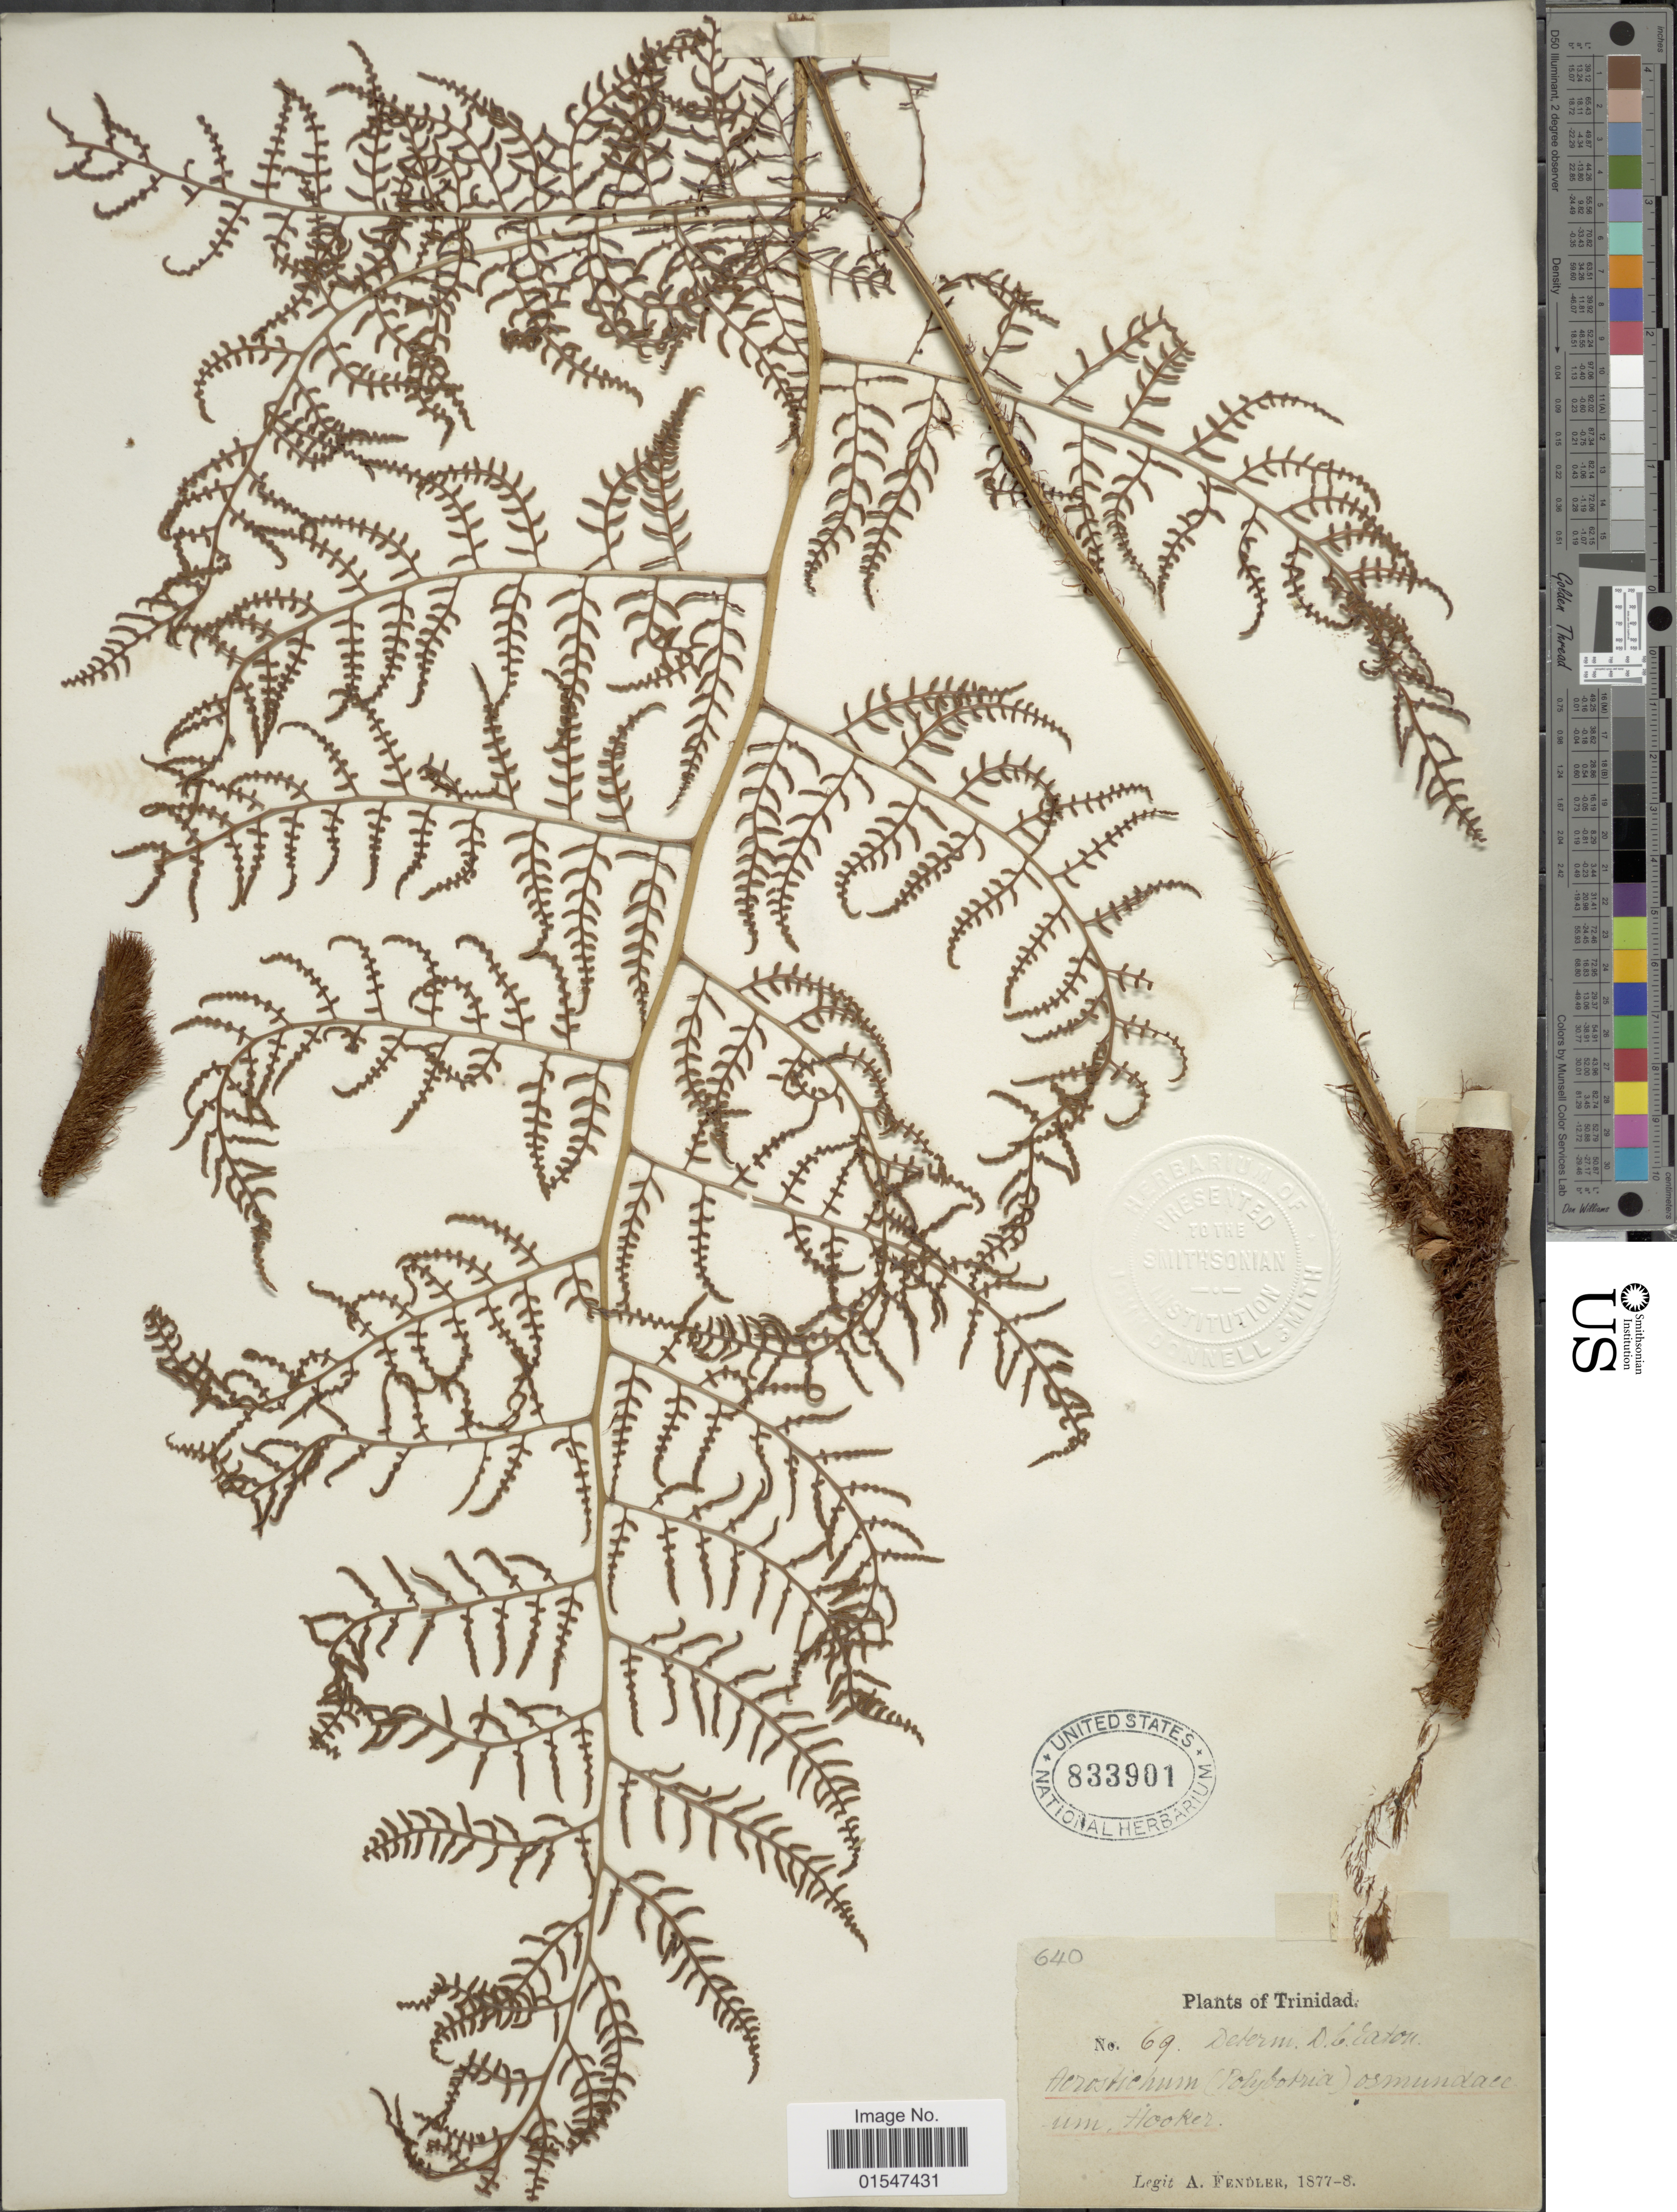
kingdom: Plantae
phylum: Tracheophyta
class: Polypodiopsida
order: Polypodiales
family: Dryopteridaceae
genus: Polybotrya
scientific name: Polybotrya osmundacea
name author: Humb. & Bonpl. ex Willd.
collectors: A. Fendler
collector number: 640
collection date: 1877/1878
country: Trinidad and Tobago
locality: Trinidad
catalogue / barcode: US 833901